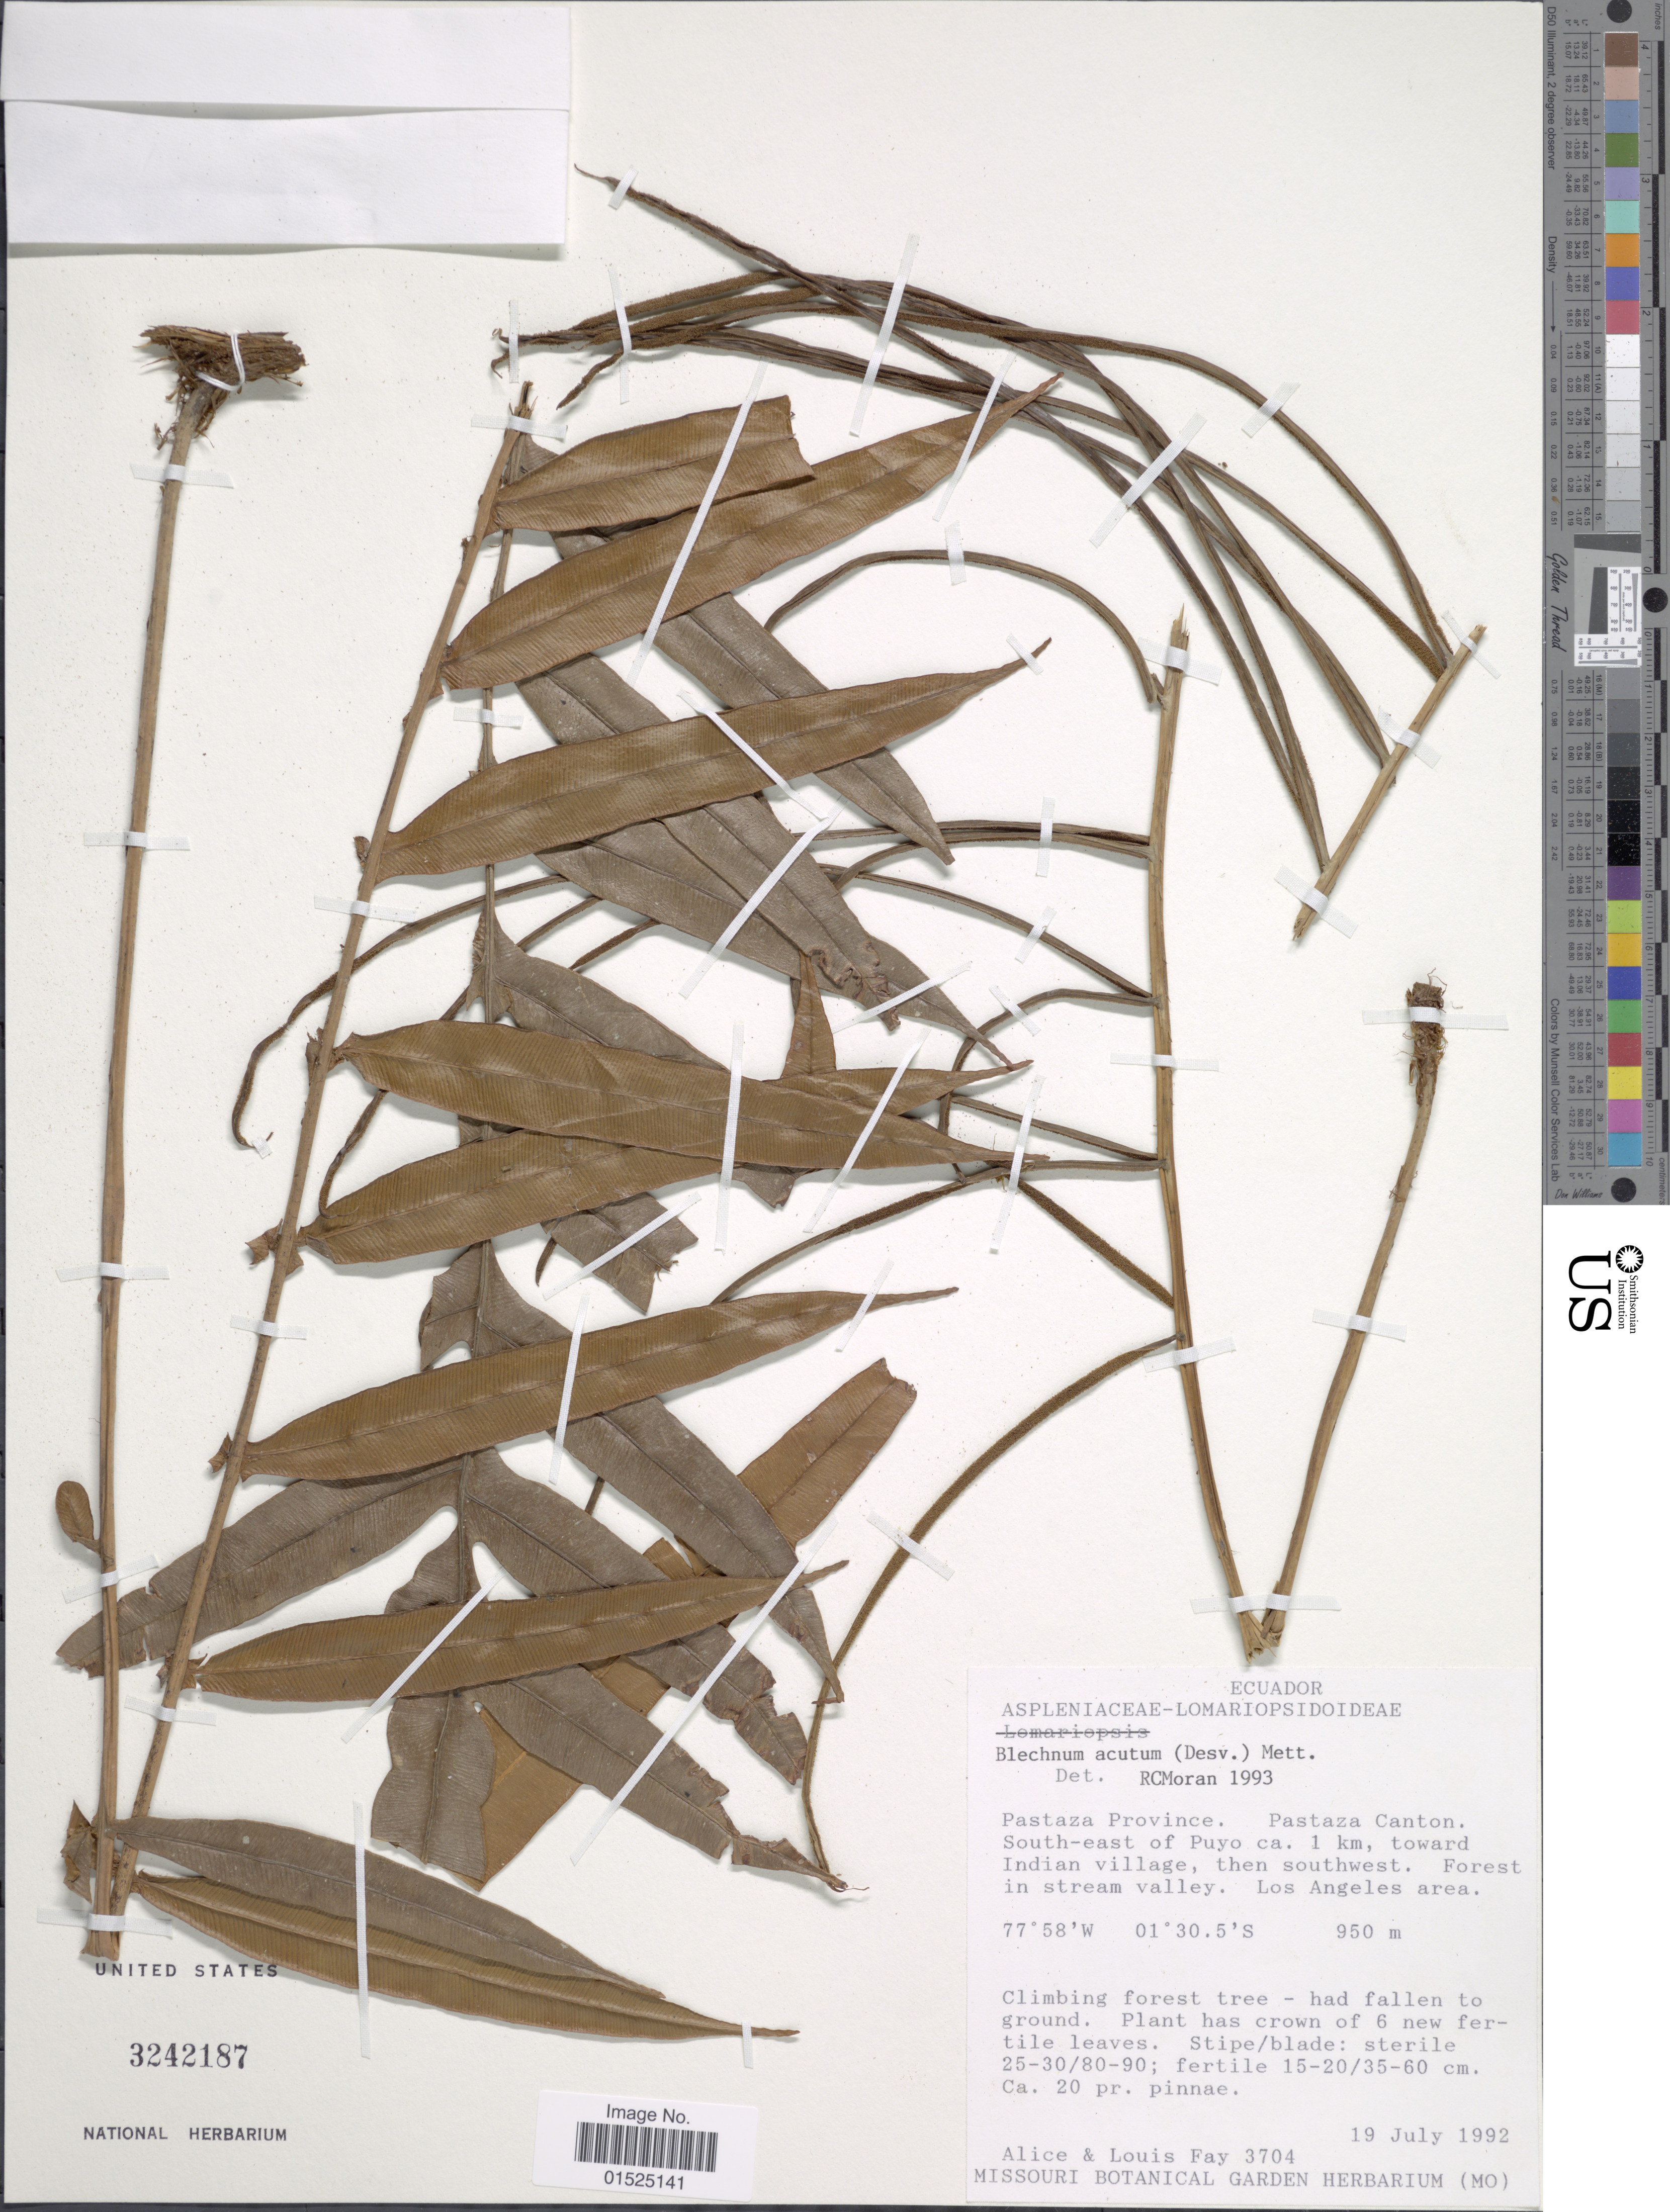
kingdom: Plantae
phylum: Tracheophyta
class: Polypodiopsida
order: Polypodiales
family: Blechnaceae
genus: Blechnum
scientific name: Blechnum acutum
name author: (Desv.) Mett.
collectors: A. Fay & L. Fay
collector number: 3704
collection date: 1992-07-19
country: Ecuador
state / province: Pastaza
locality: Pastaza Canton, South- east of Puyo ca. 1 km, toward Indian village, then southwest. Forest in stream valley. Los Angeles area.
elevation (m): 950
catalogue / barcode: US 3242187